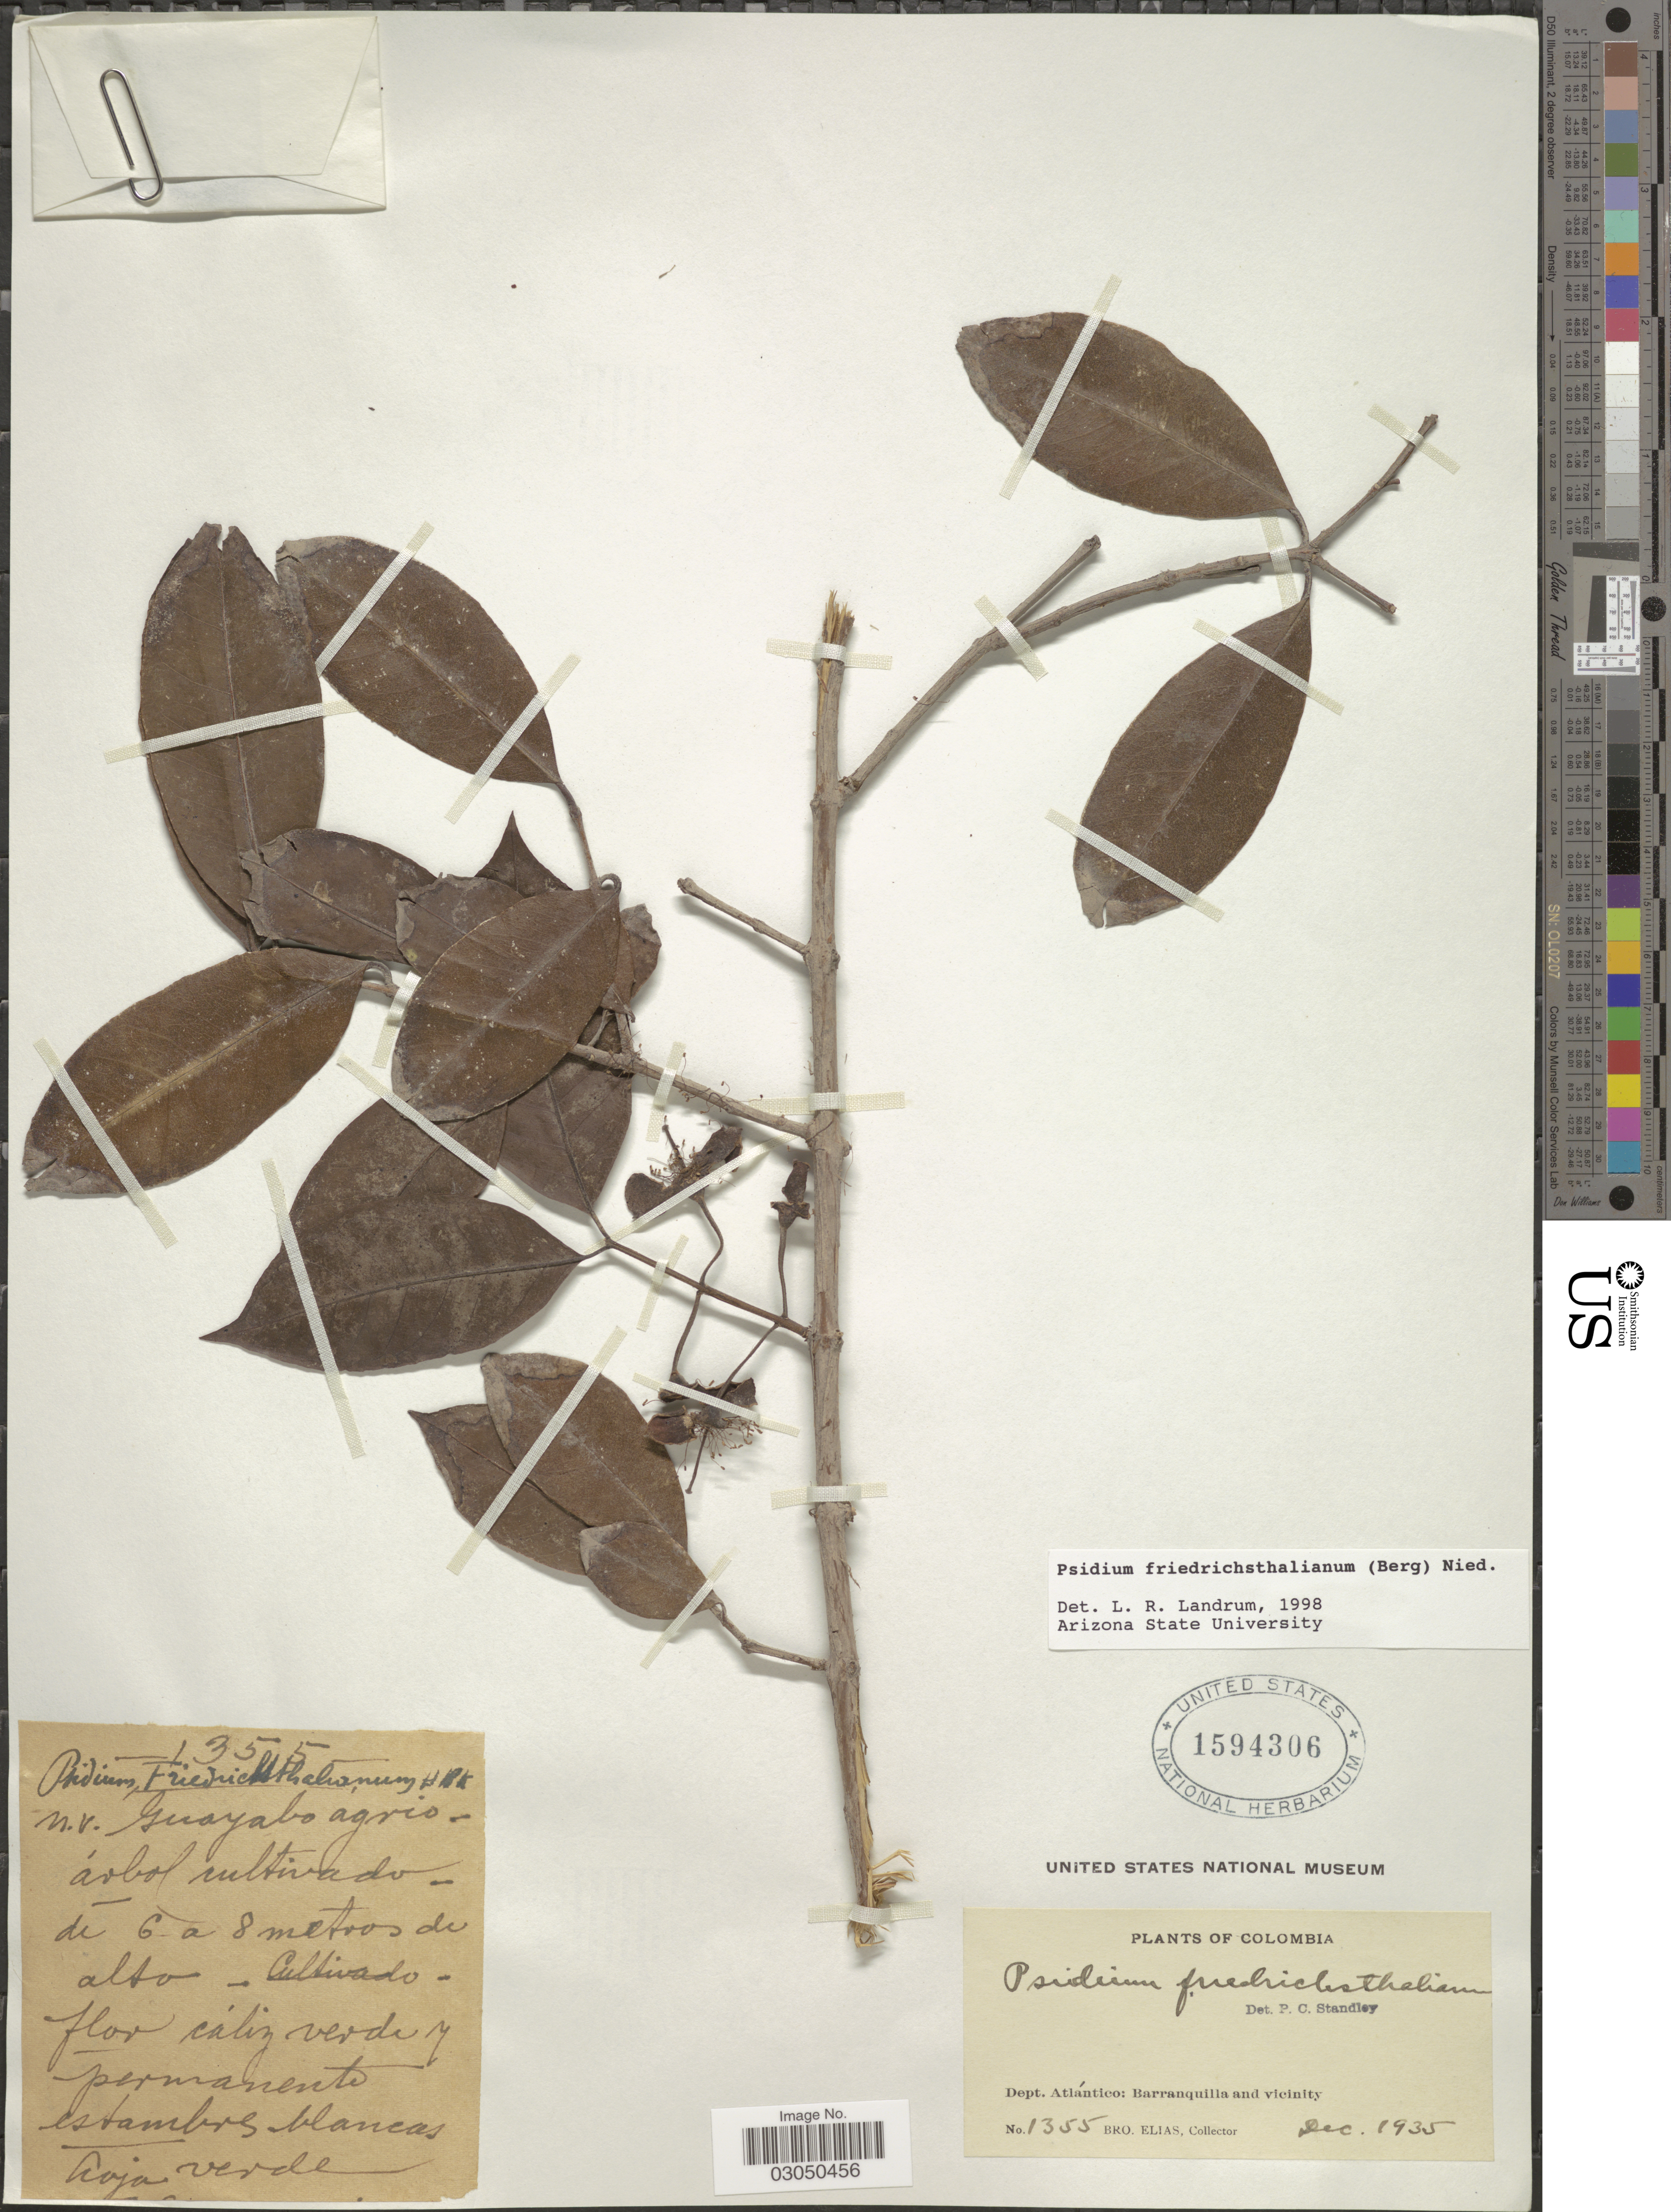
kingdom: Plantae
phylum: Tracheophyta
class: Magnoliopsida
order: Myrtales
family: Myrtaceae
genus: Psidium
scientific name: Psidium friedrichsthalianum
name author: (O. Berg) Nied.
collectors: Bro. Elias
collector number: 1355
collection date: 1935-12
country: Colombia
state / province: Atlántico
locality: Dept. Atlántico: Barranquilla and vicinity.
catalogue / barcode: US 1594306